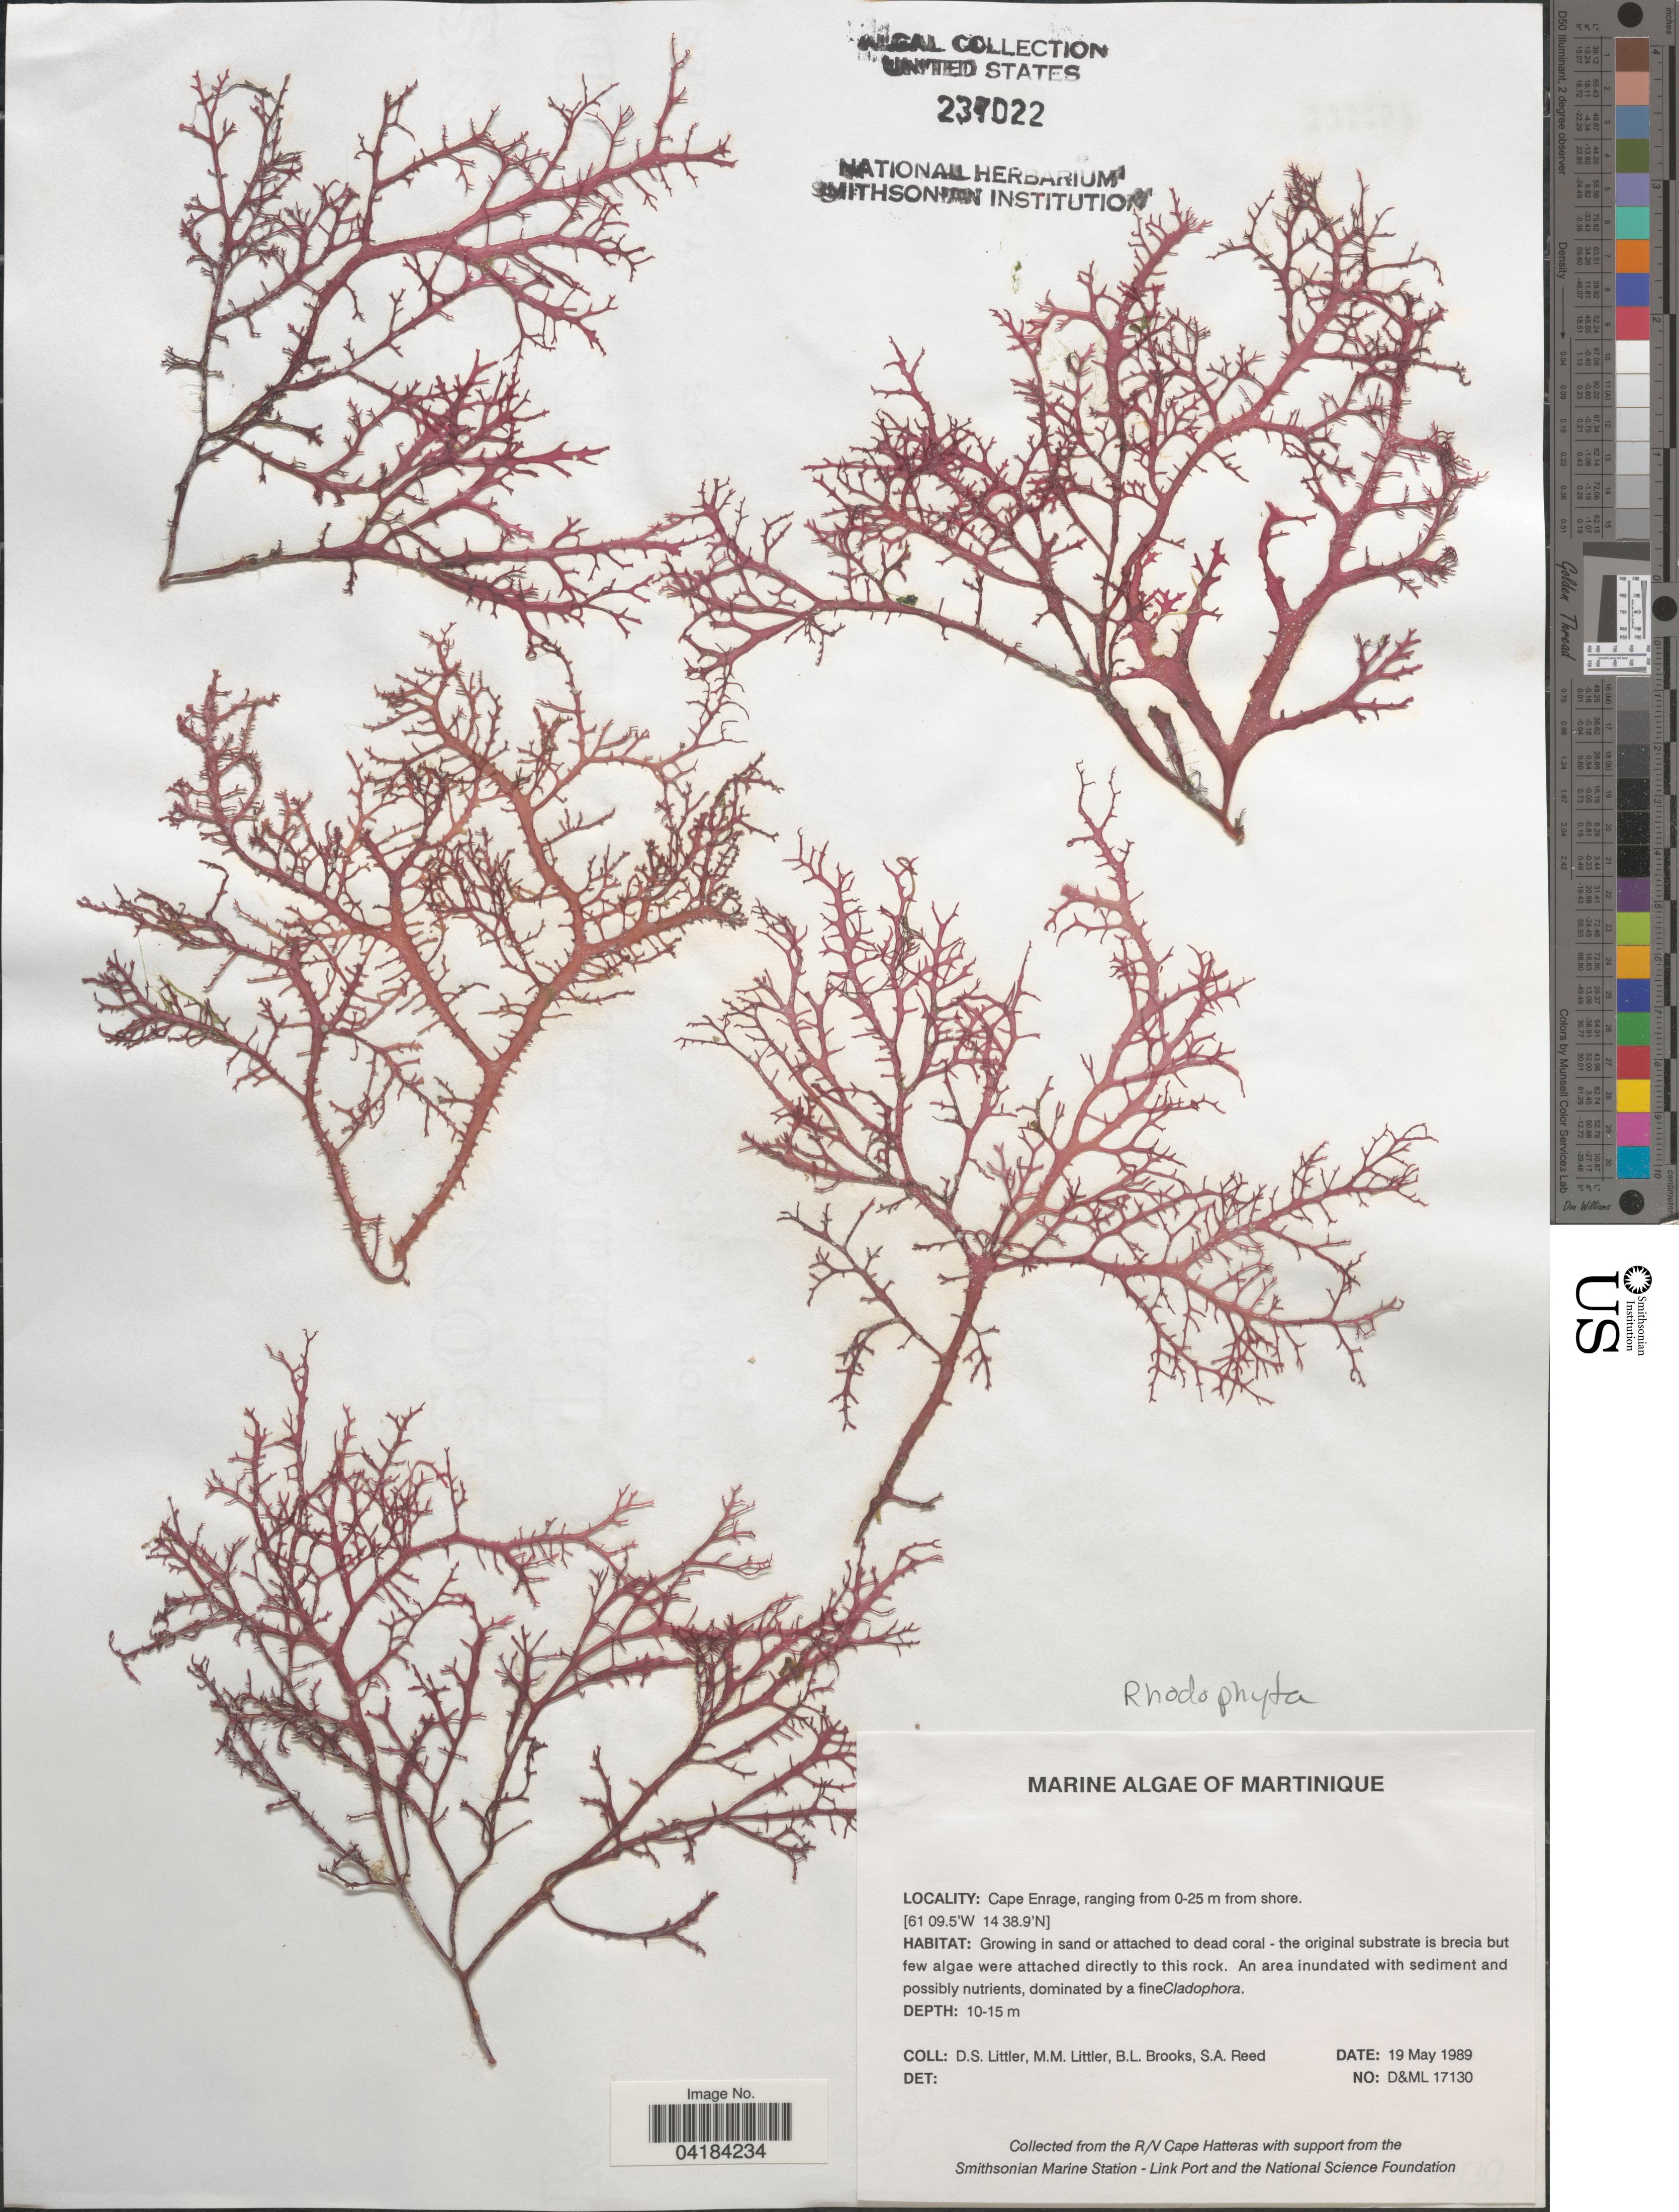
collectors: D. S. Littler, B. Brooks & S. Reed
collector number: D&ML17130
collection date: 1989-05-19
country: Martinique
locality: Cape Enrage, ranging from 0-25 m from shore.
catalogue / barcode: US 237022